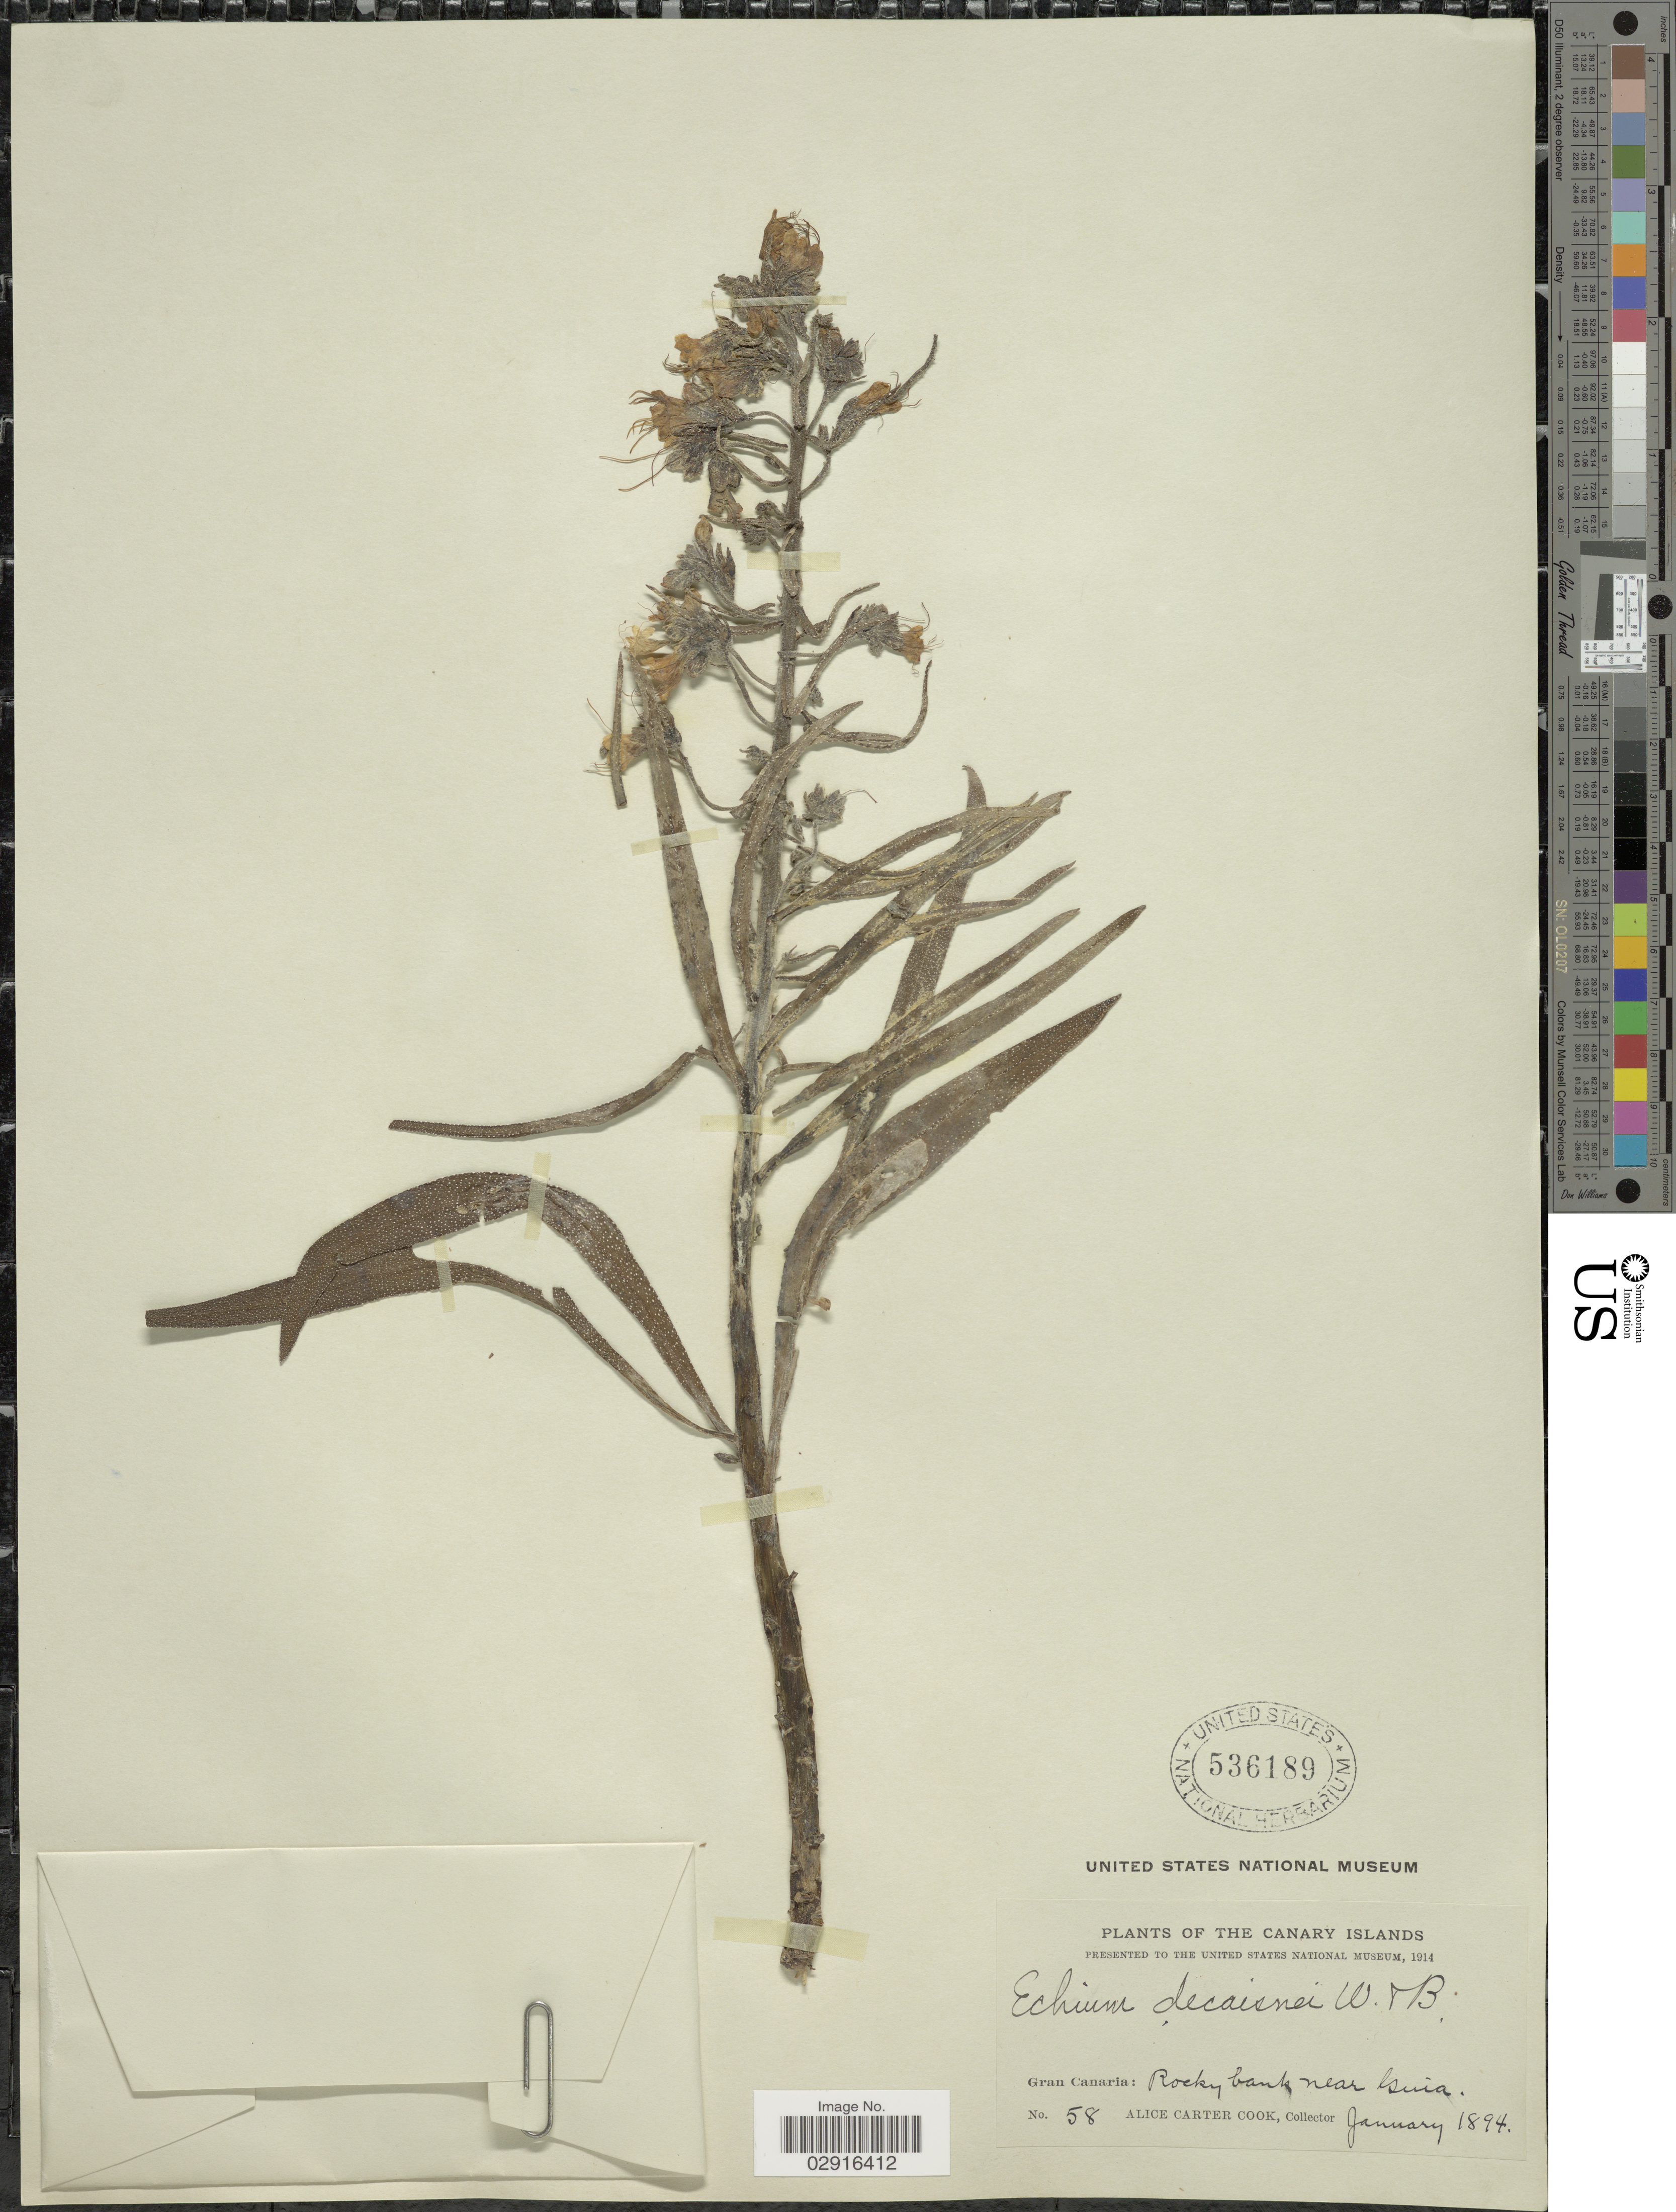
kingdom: Plantae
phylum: Tracheophyta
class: Magnoliopsida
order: Boraginales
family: Boraginaceae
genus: Echium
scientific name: Echium decaisnei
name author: D.A. Webb & Berthel.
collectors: Alice C. Cook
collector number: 58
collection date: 1894-01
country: Spain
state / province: Canarias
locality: Canary Islands. Gran Canaria: Rocky bank near Guia.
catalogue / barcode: US 536189